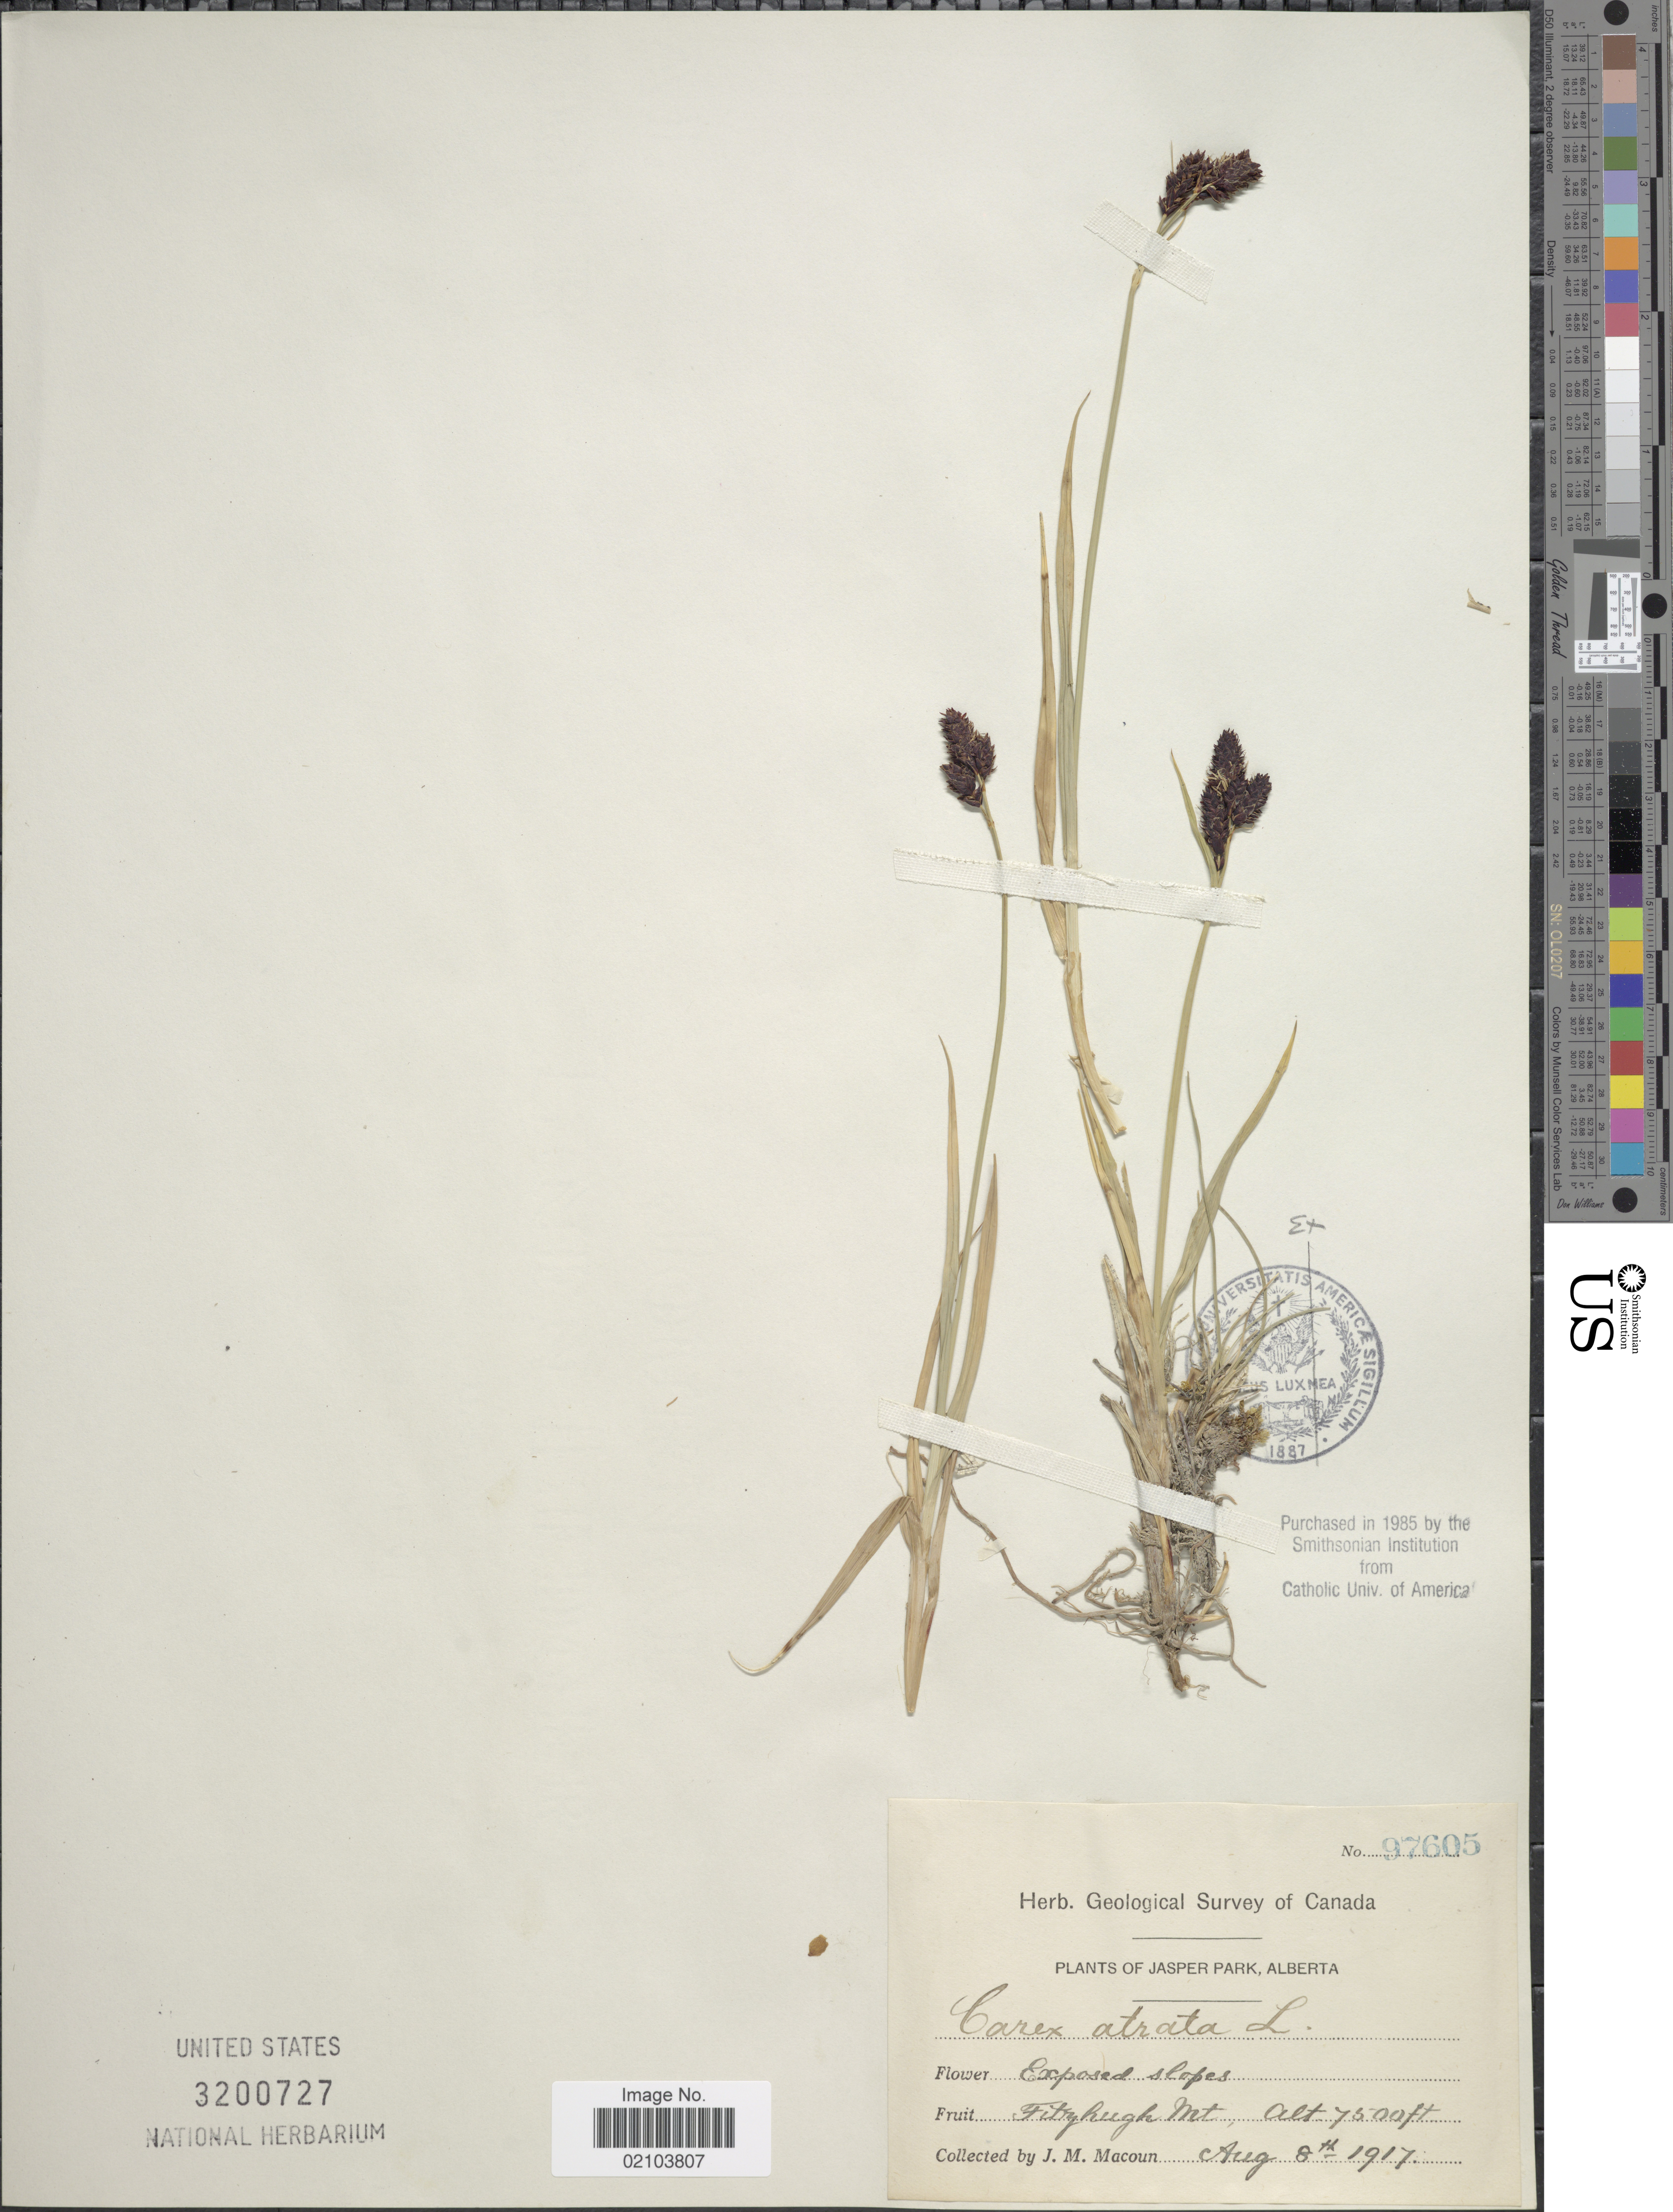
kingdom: Plantae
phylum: Tracheophyta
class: Liliopsida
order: Poales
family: Cyperaceae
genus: Carex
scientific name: Carex atrata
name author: L.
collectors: J. M. Macoun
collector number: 97605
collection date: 1917-08-08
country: Canada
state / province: Alberta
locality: Jasper Park. Fitzhugh Mt.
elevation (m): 2286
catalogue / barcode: US 3200727